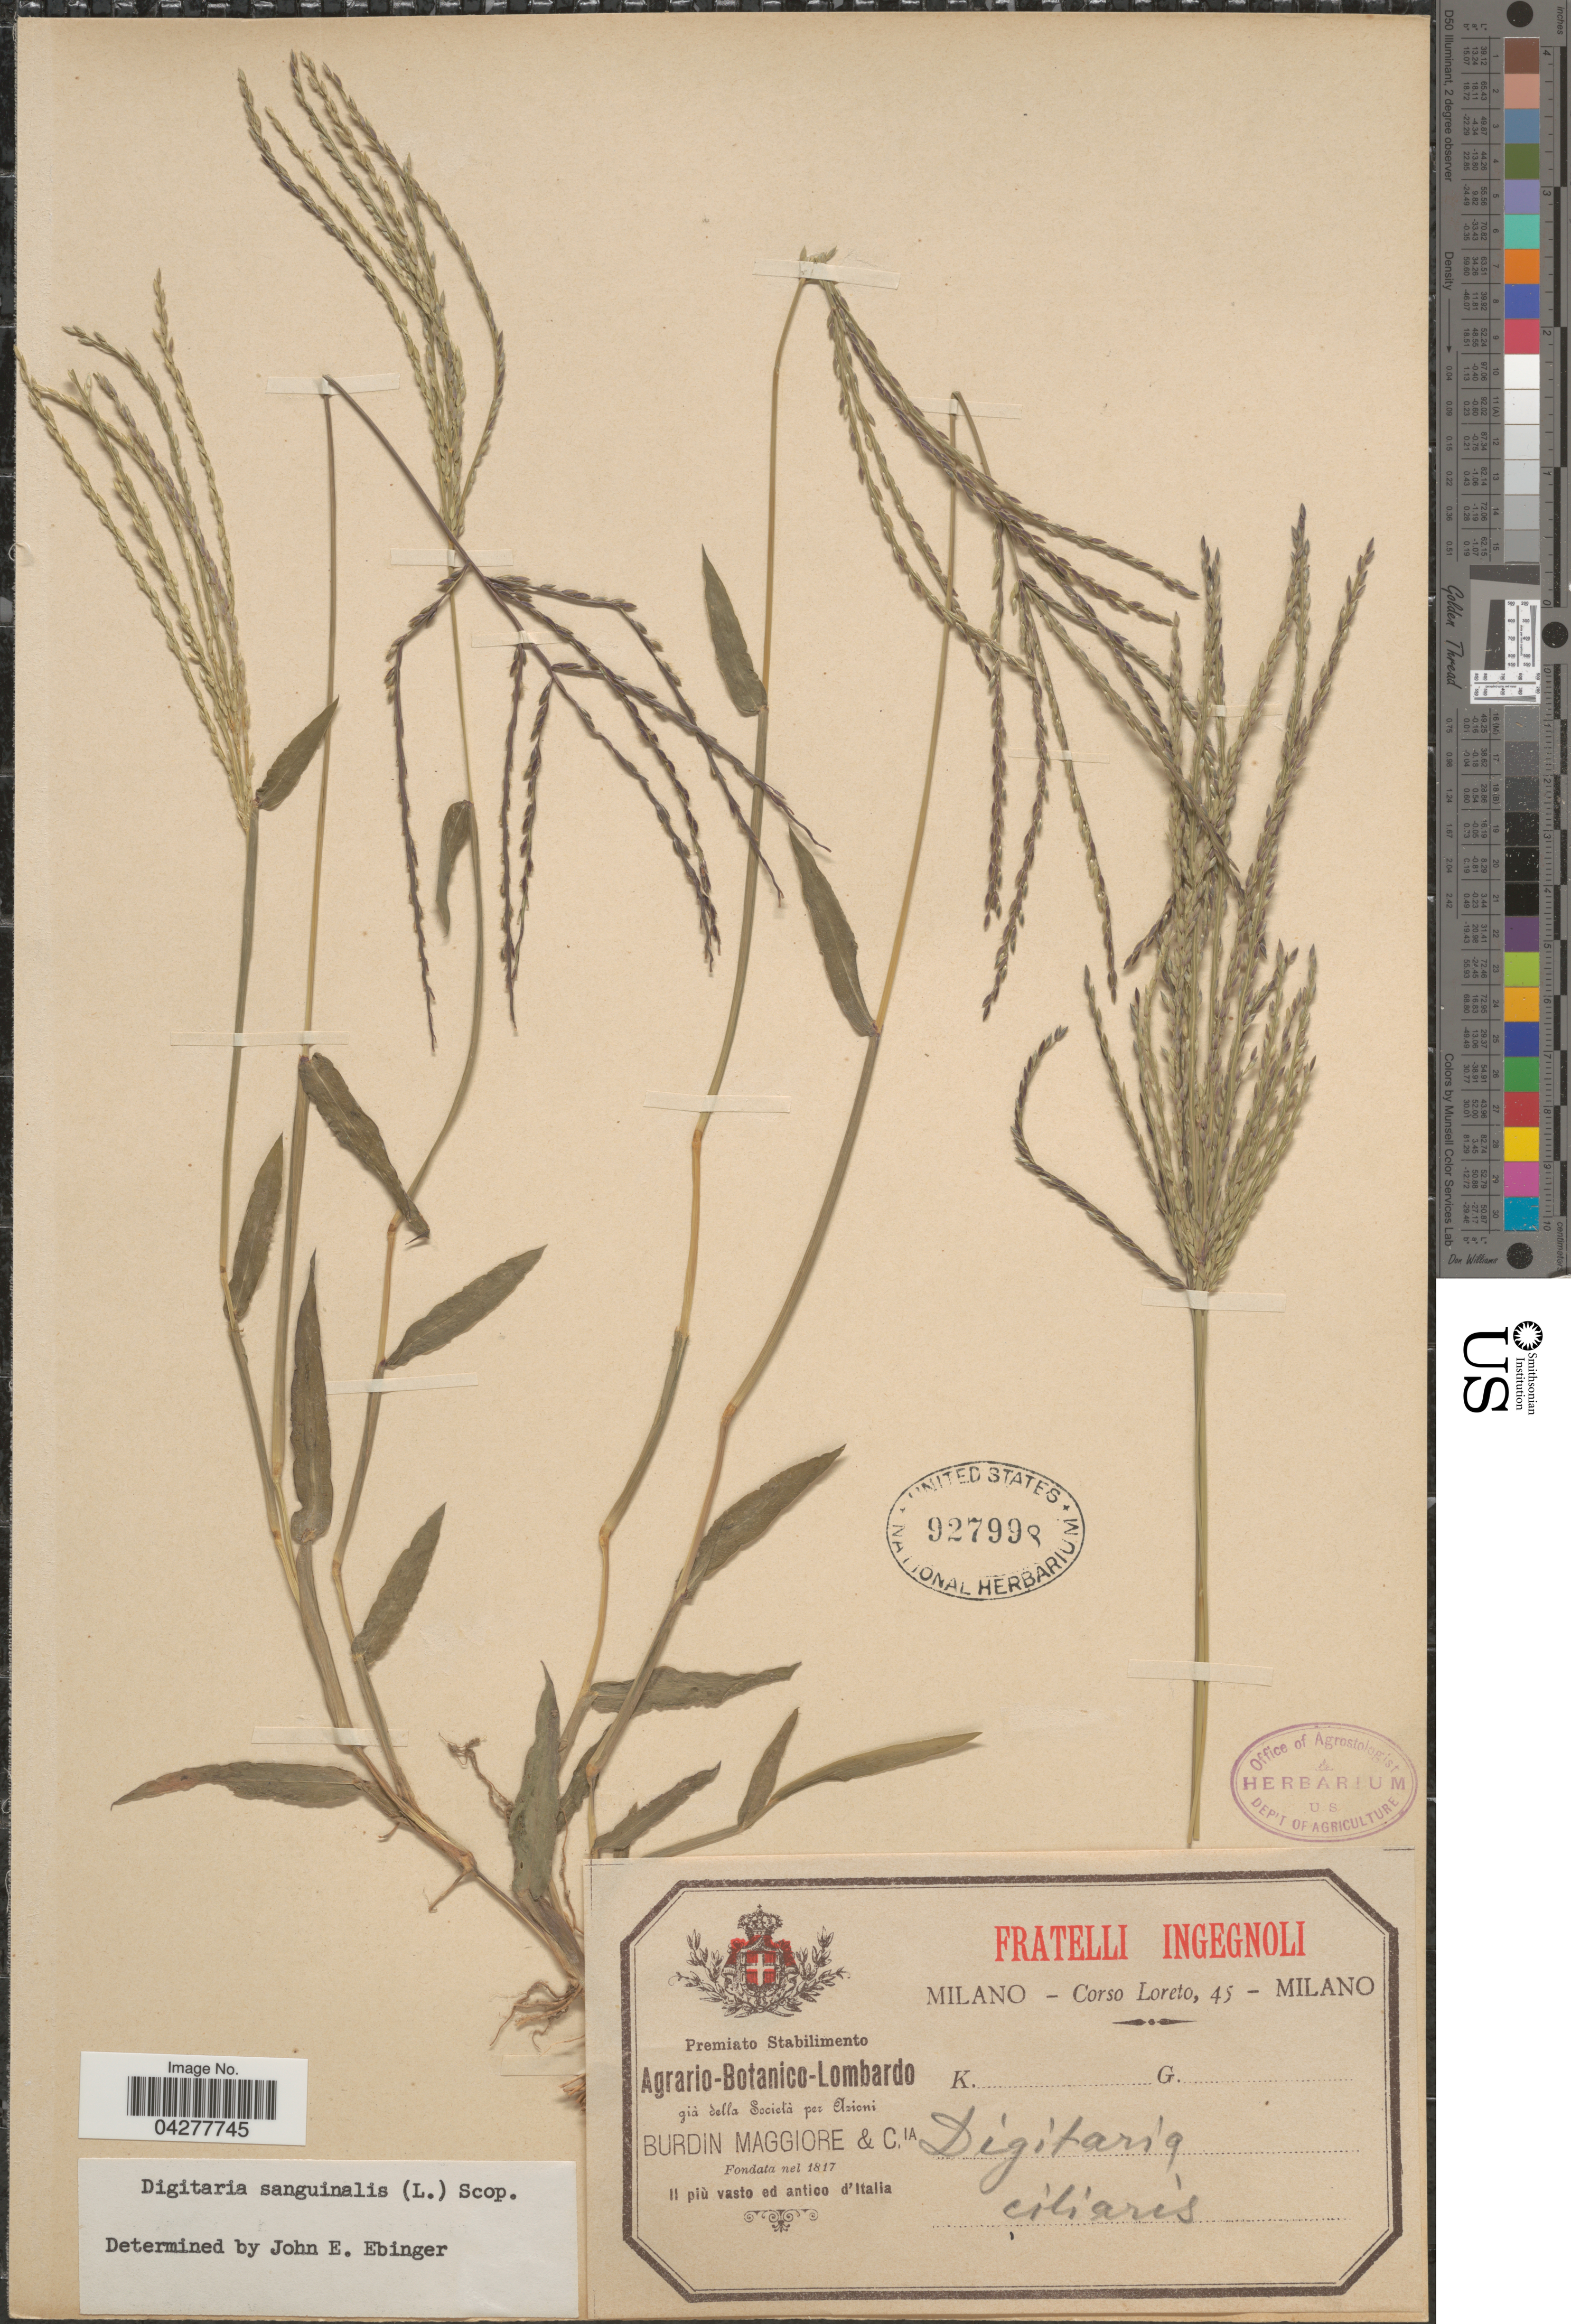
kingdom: Plantae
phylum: Tracheophyta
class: Liliopsida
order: Poales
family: Poaceae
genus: Digitaria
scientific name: Digitaria sanguinalis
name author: (L.) Scop.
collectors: Loreto, C.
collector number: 45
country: Italy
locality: Il più vasto ed antico d'Italia.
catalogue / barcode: US 927998